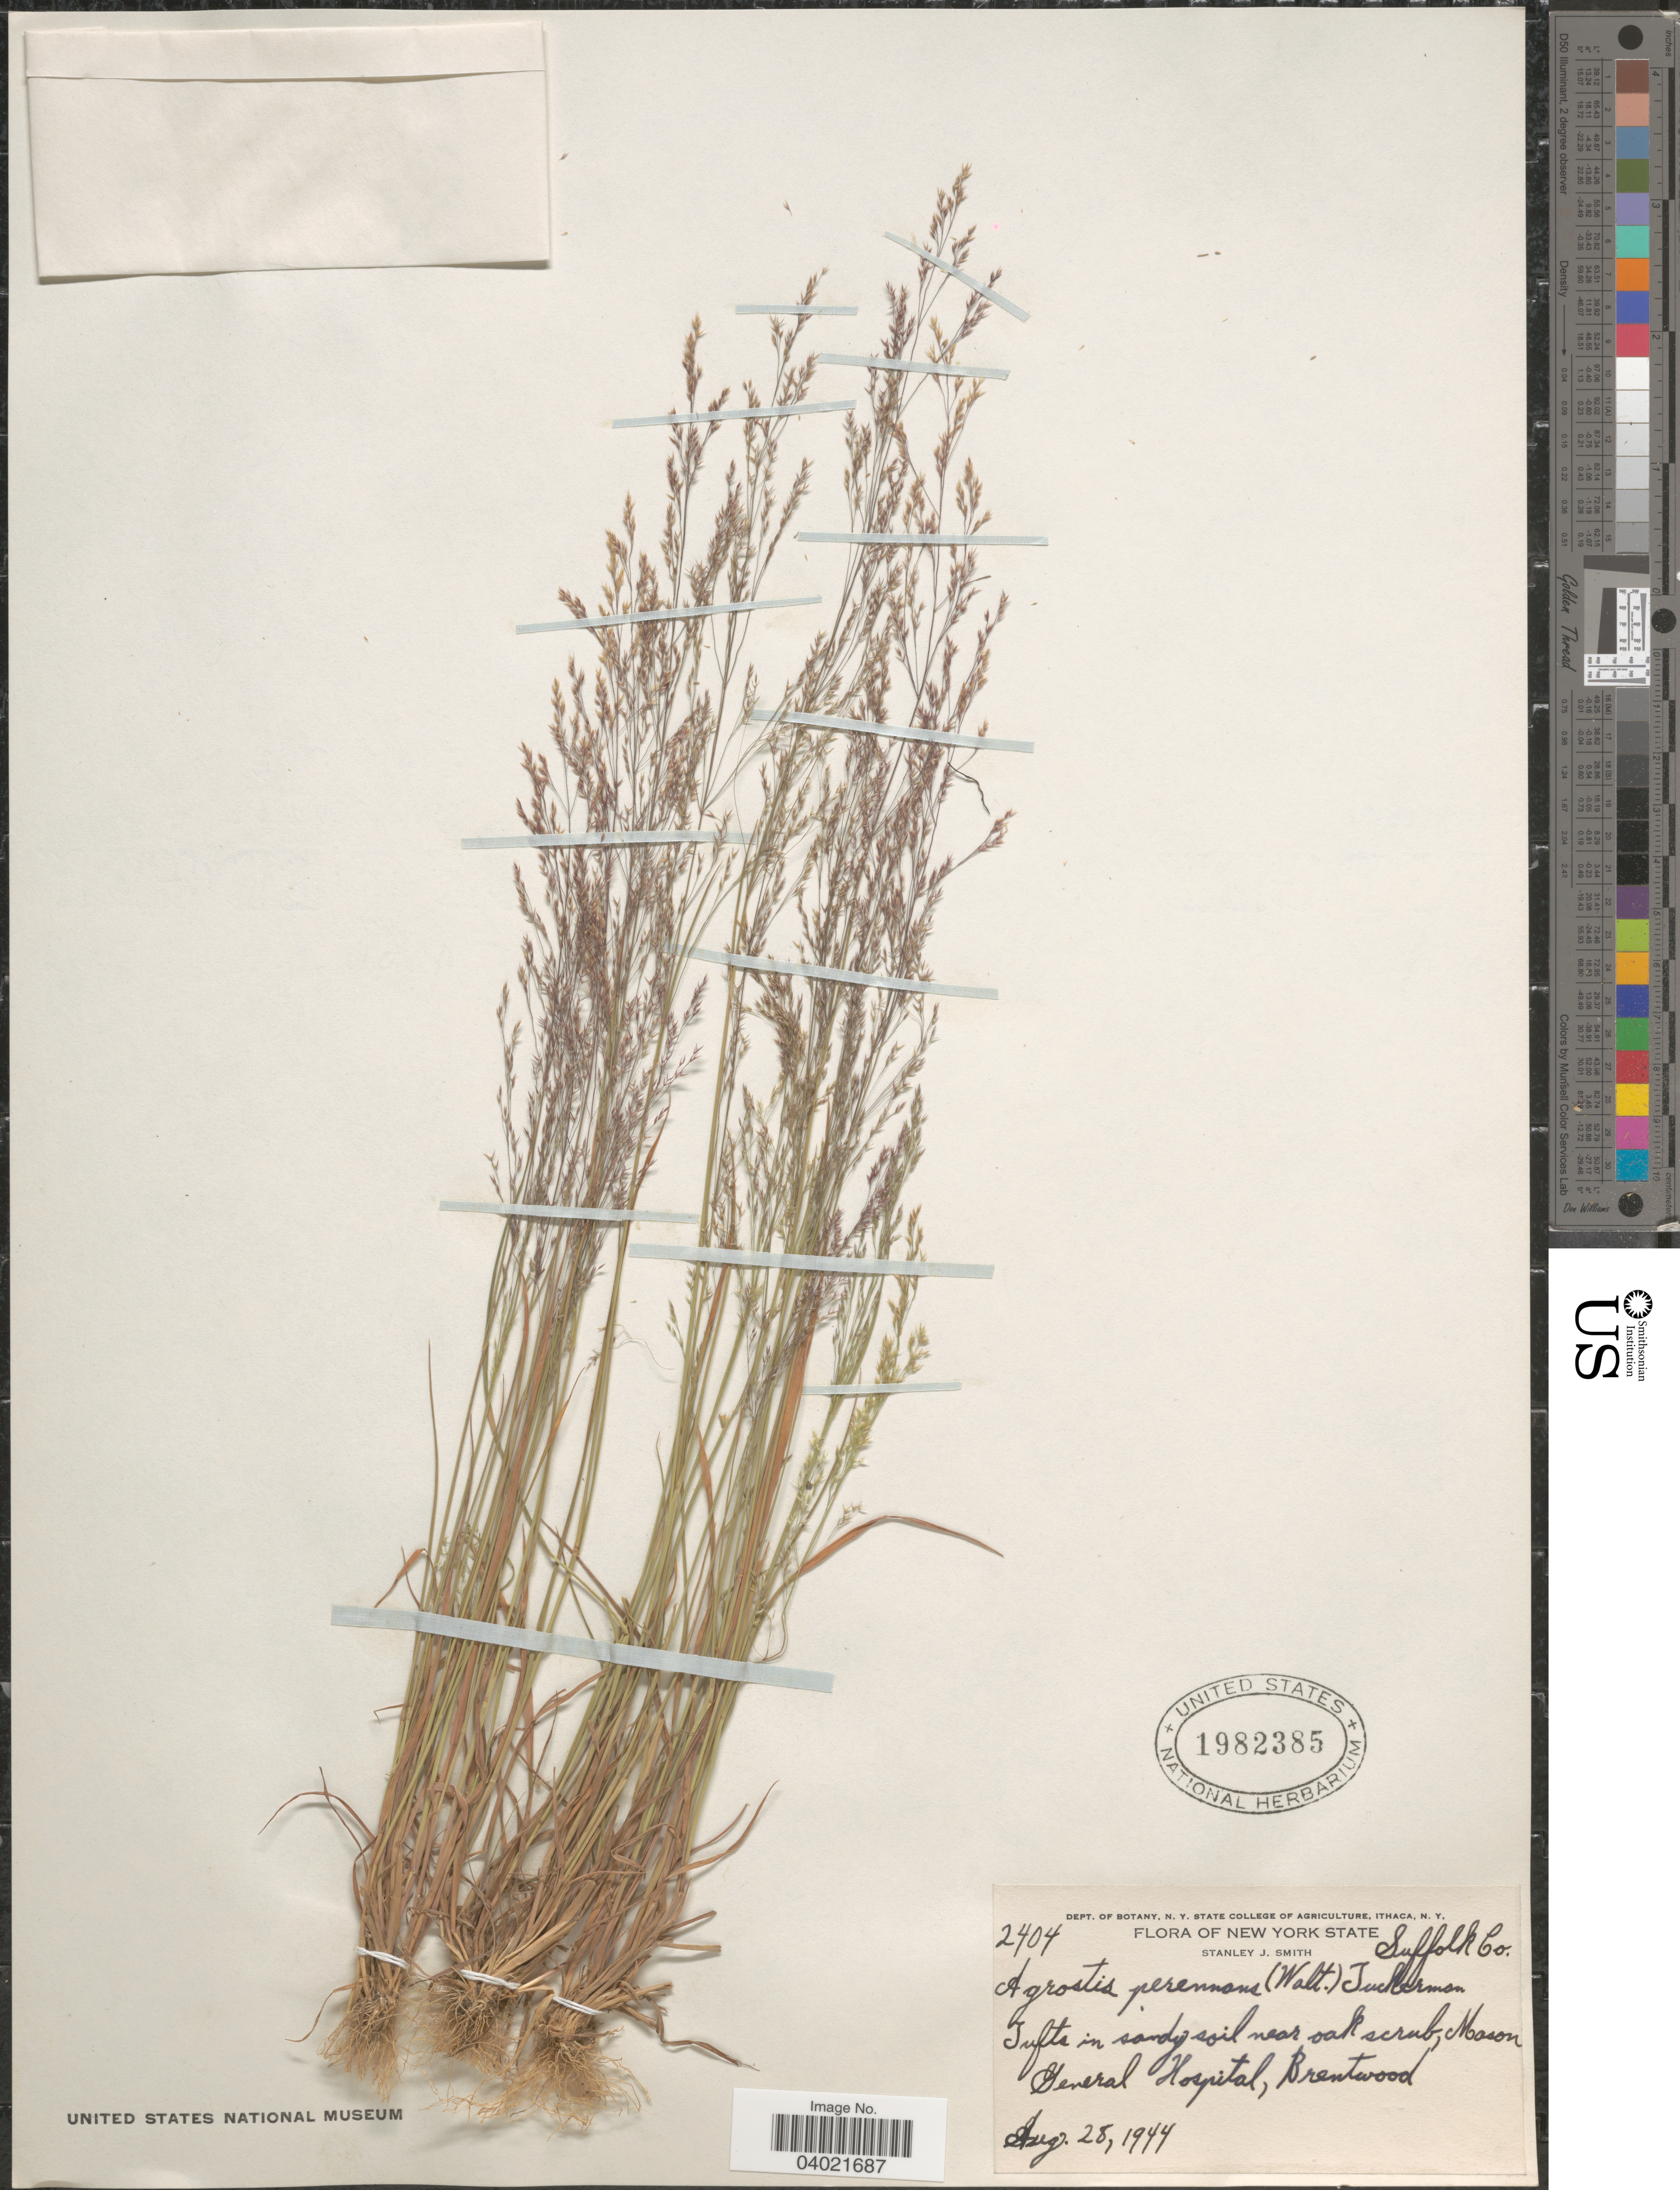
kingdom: Plantae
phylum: Tracheophyta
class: Liliopsida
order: Poales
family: Poaceae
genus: Agrostis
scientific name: Agrostis perennans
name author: (Walter) Tuck.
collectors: S. Smith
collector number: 2404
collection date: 1944-08-28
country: United States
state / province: New York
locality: Suffolk Co. Tufts in sandy soil near oak scrub, Mason General Hospital, Brentwood.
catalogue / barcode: US 1982385